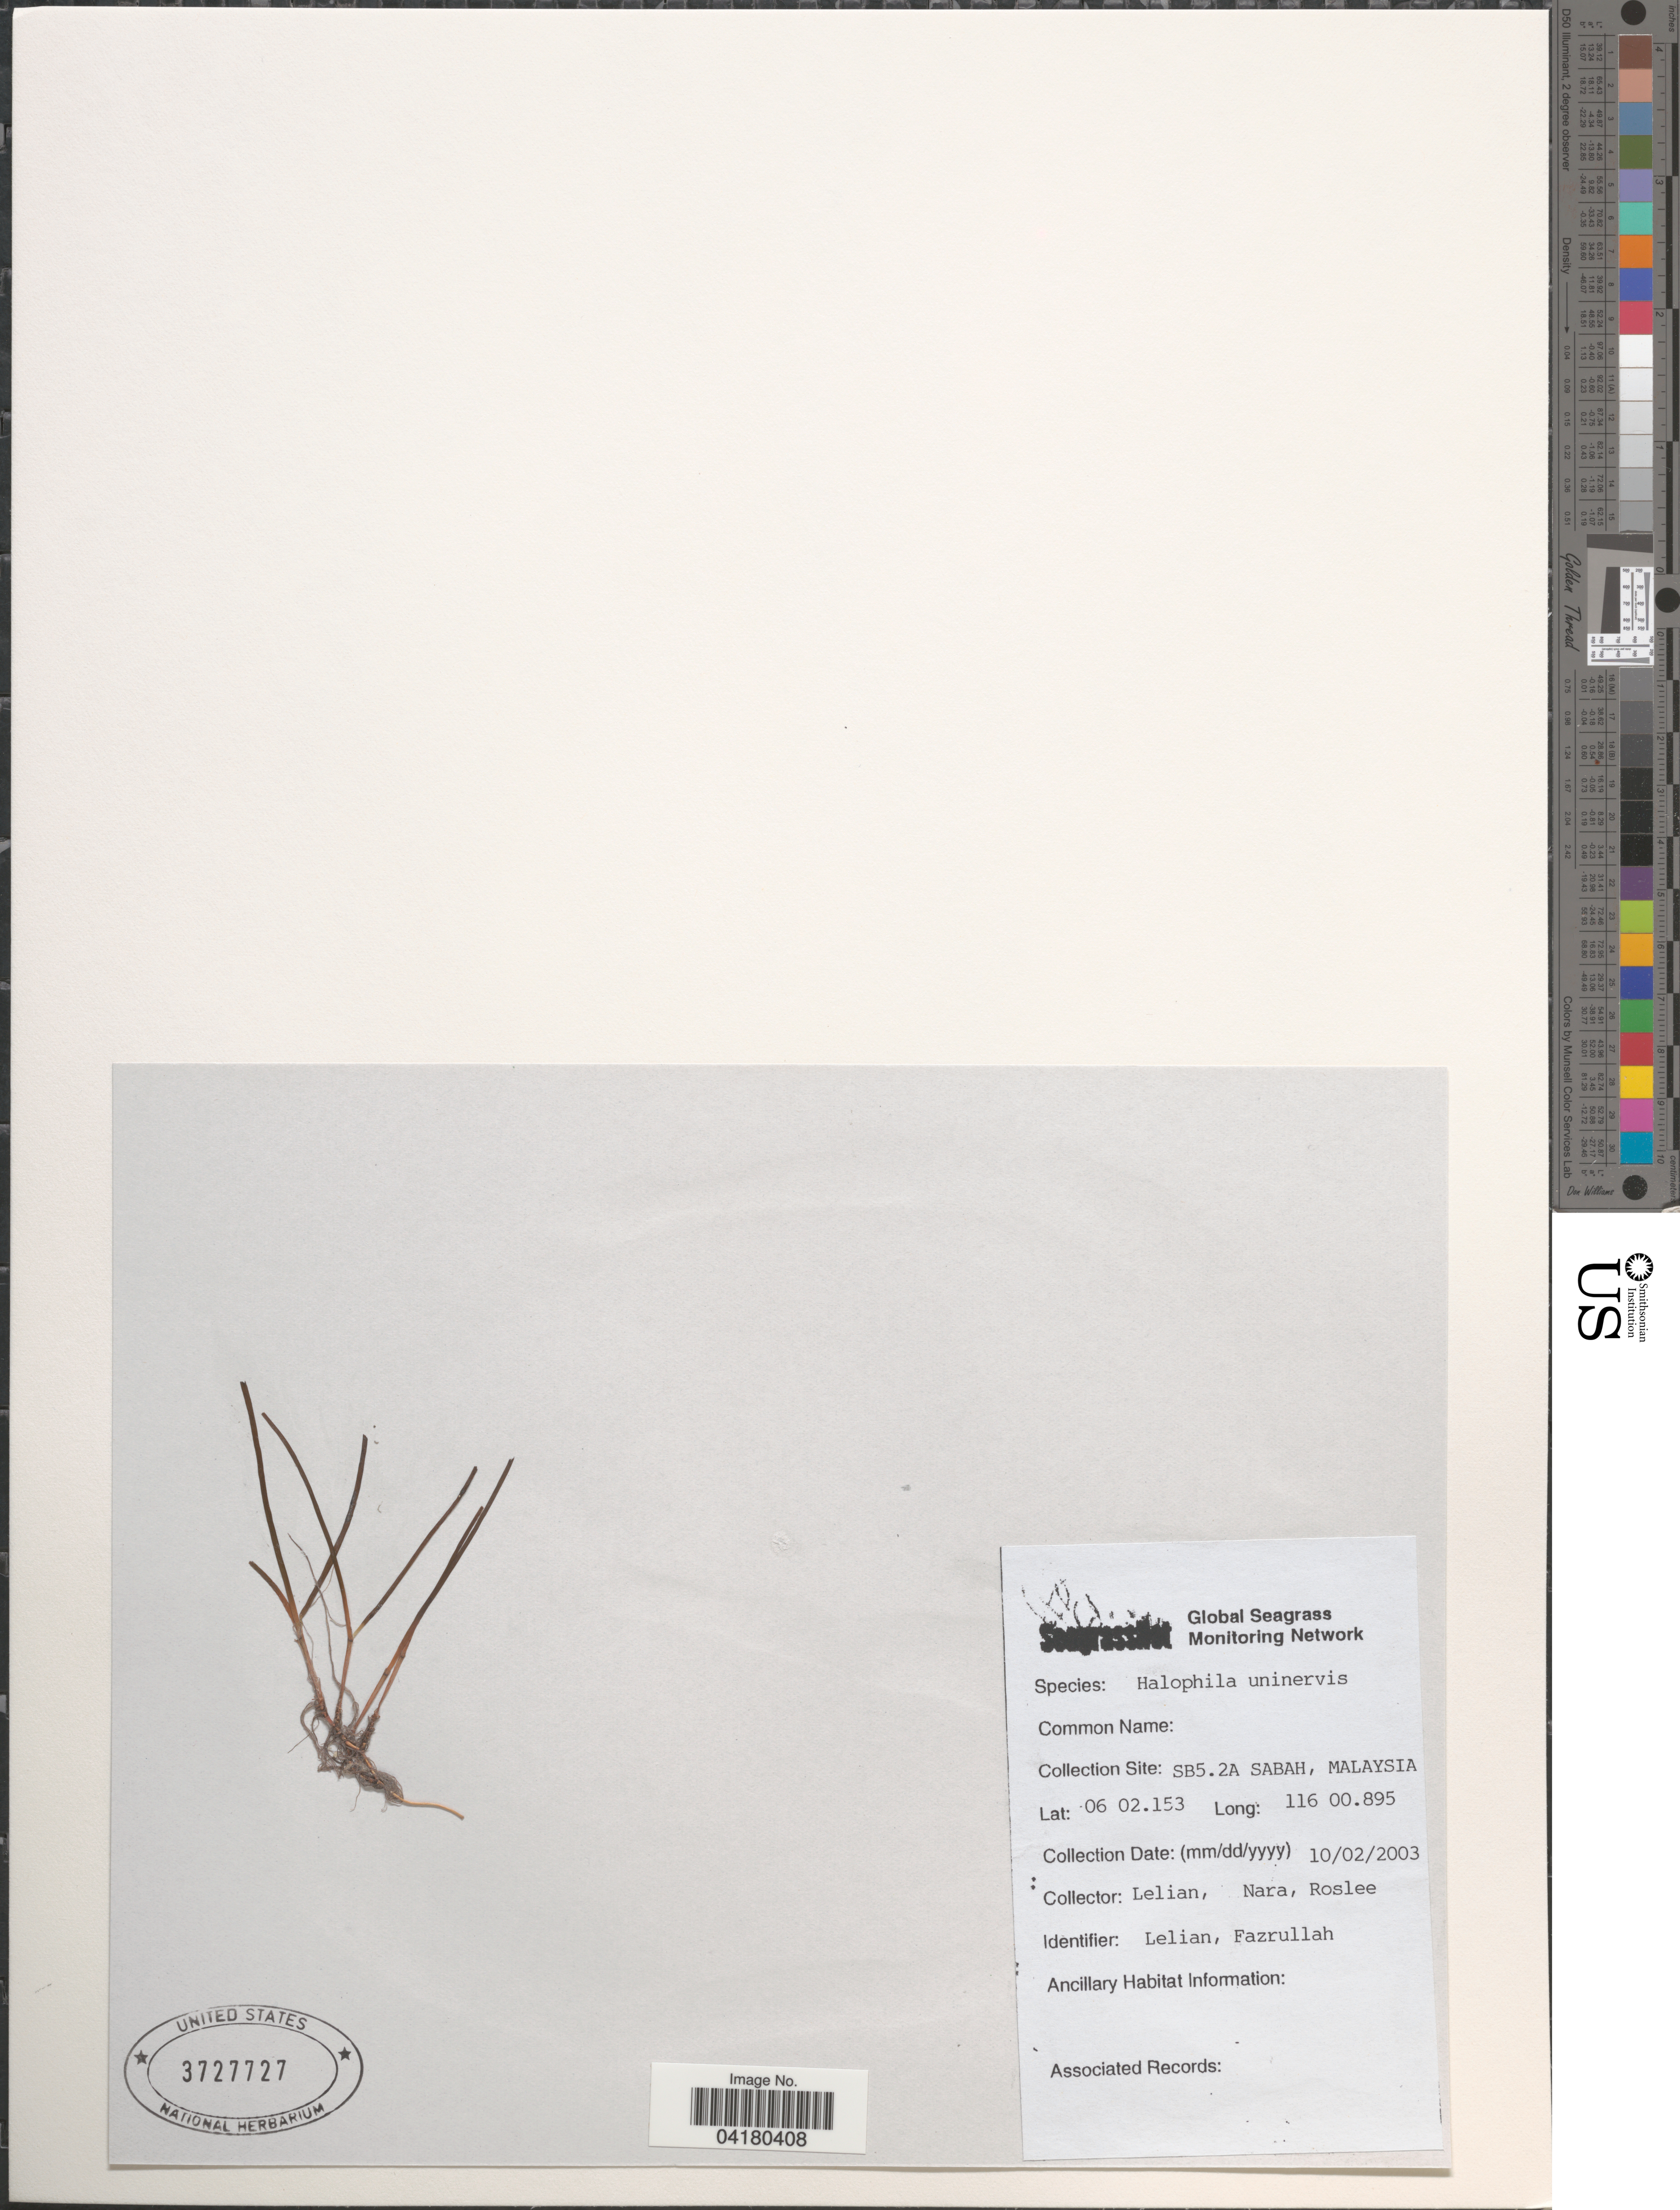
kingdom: Plantae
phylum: Tracheophyta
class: Liliopsida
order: Alismatales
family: Hydrocharitaceae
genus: Halophila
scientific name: Halophila uninervis, ined.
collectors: Lelian, Nara & Roslee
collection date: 2003-02-10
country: Malaysia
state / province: Sabah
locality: Collection Site: SB5.2A.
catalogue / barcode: US 3727727